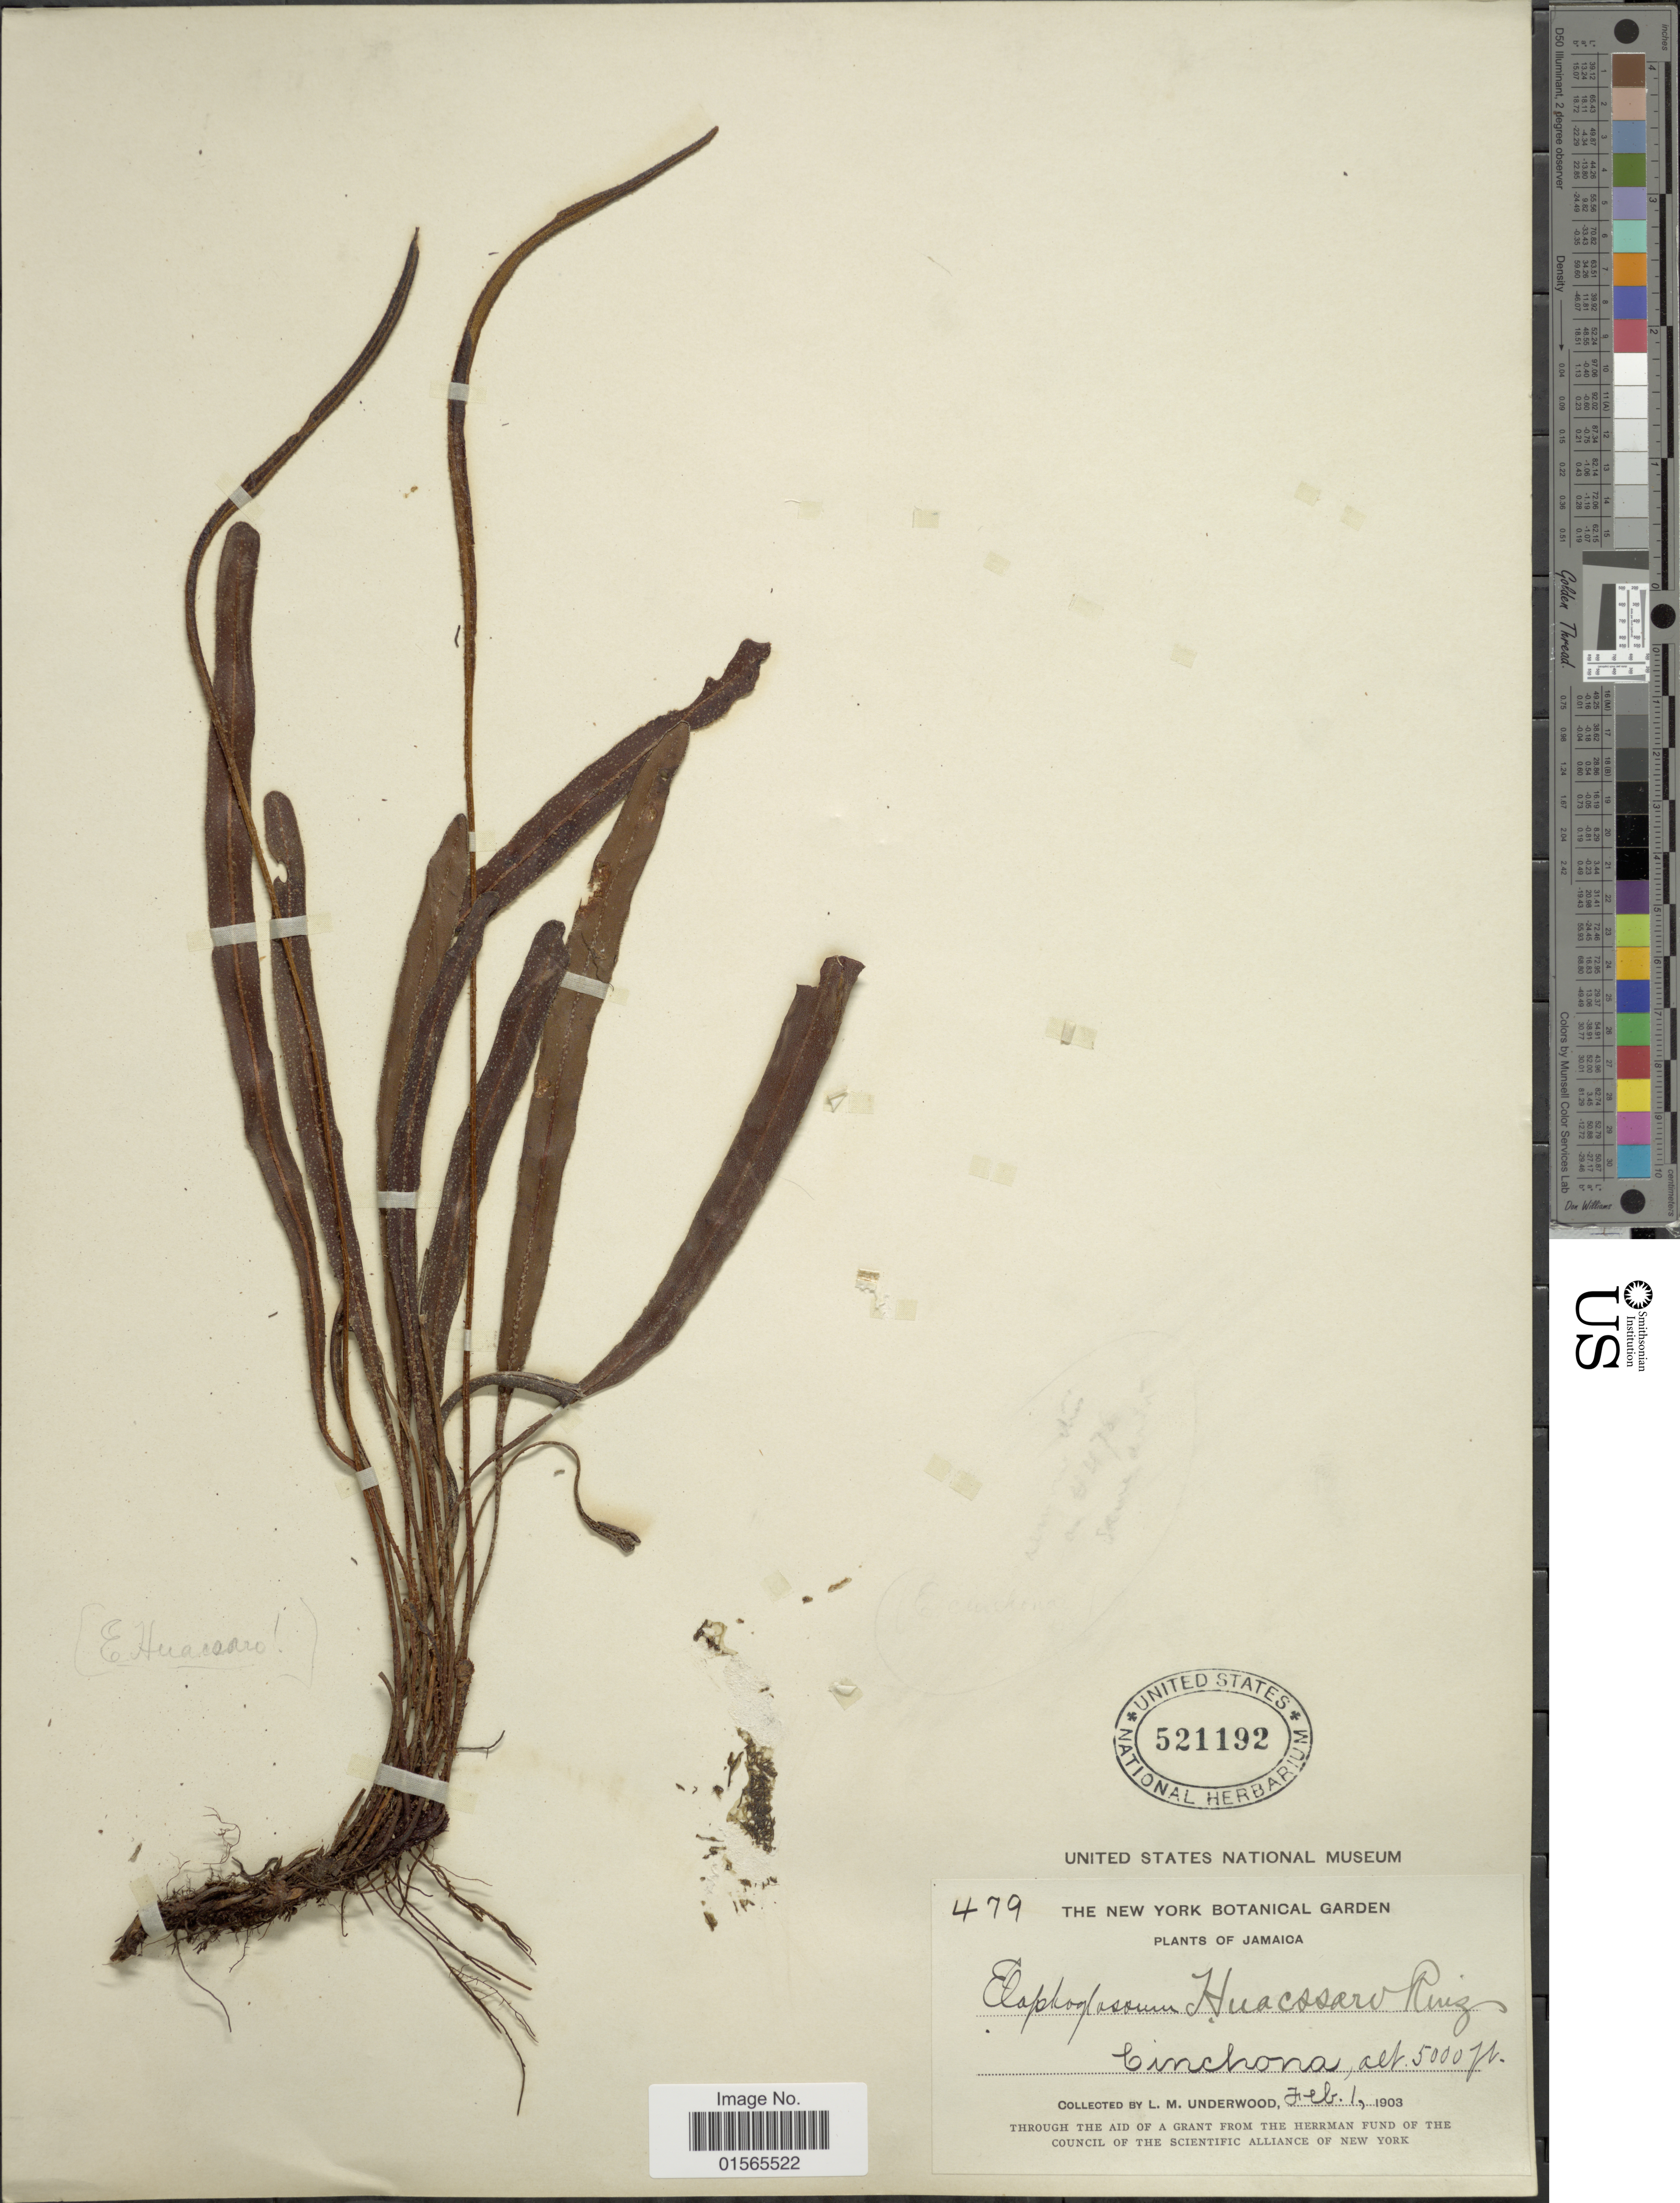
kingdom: Plantae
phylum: Tracheophyta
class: Polypodiopsida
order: Polypodiales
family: Dryopteridaceae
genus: Elaphoglossum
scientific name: Elaphoglossum huacsaro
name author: (Ruiz) Christ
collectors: L. M. Underwood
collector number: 479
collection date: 1903-02-01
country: Jamaica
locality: Cinchona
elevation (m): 1524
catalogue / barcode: US 521192